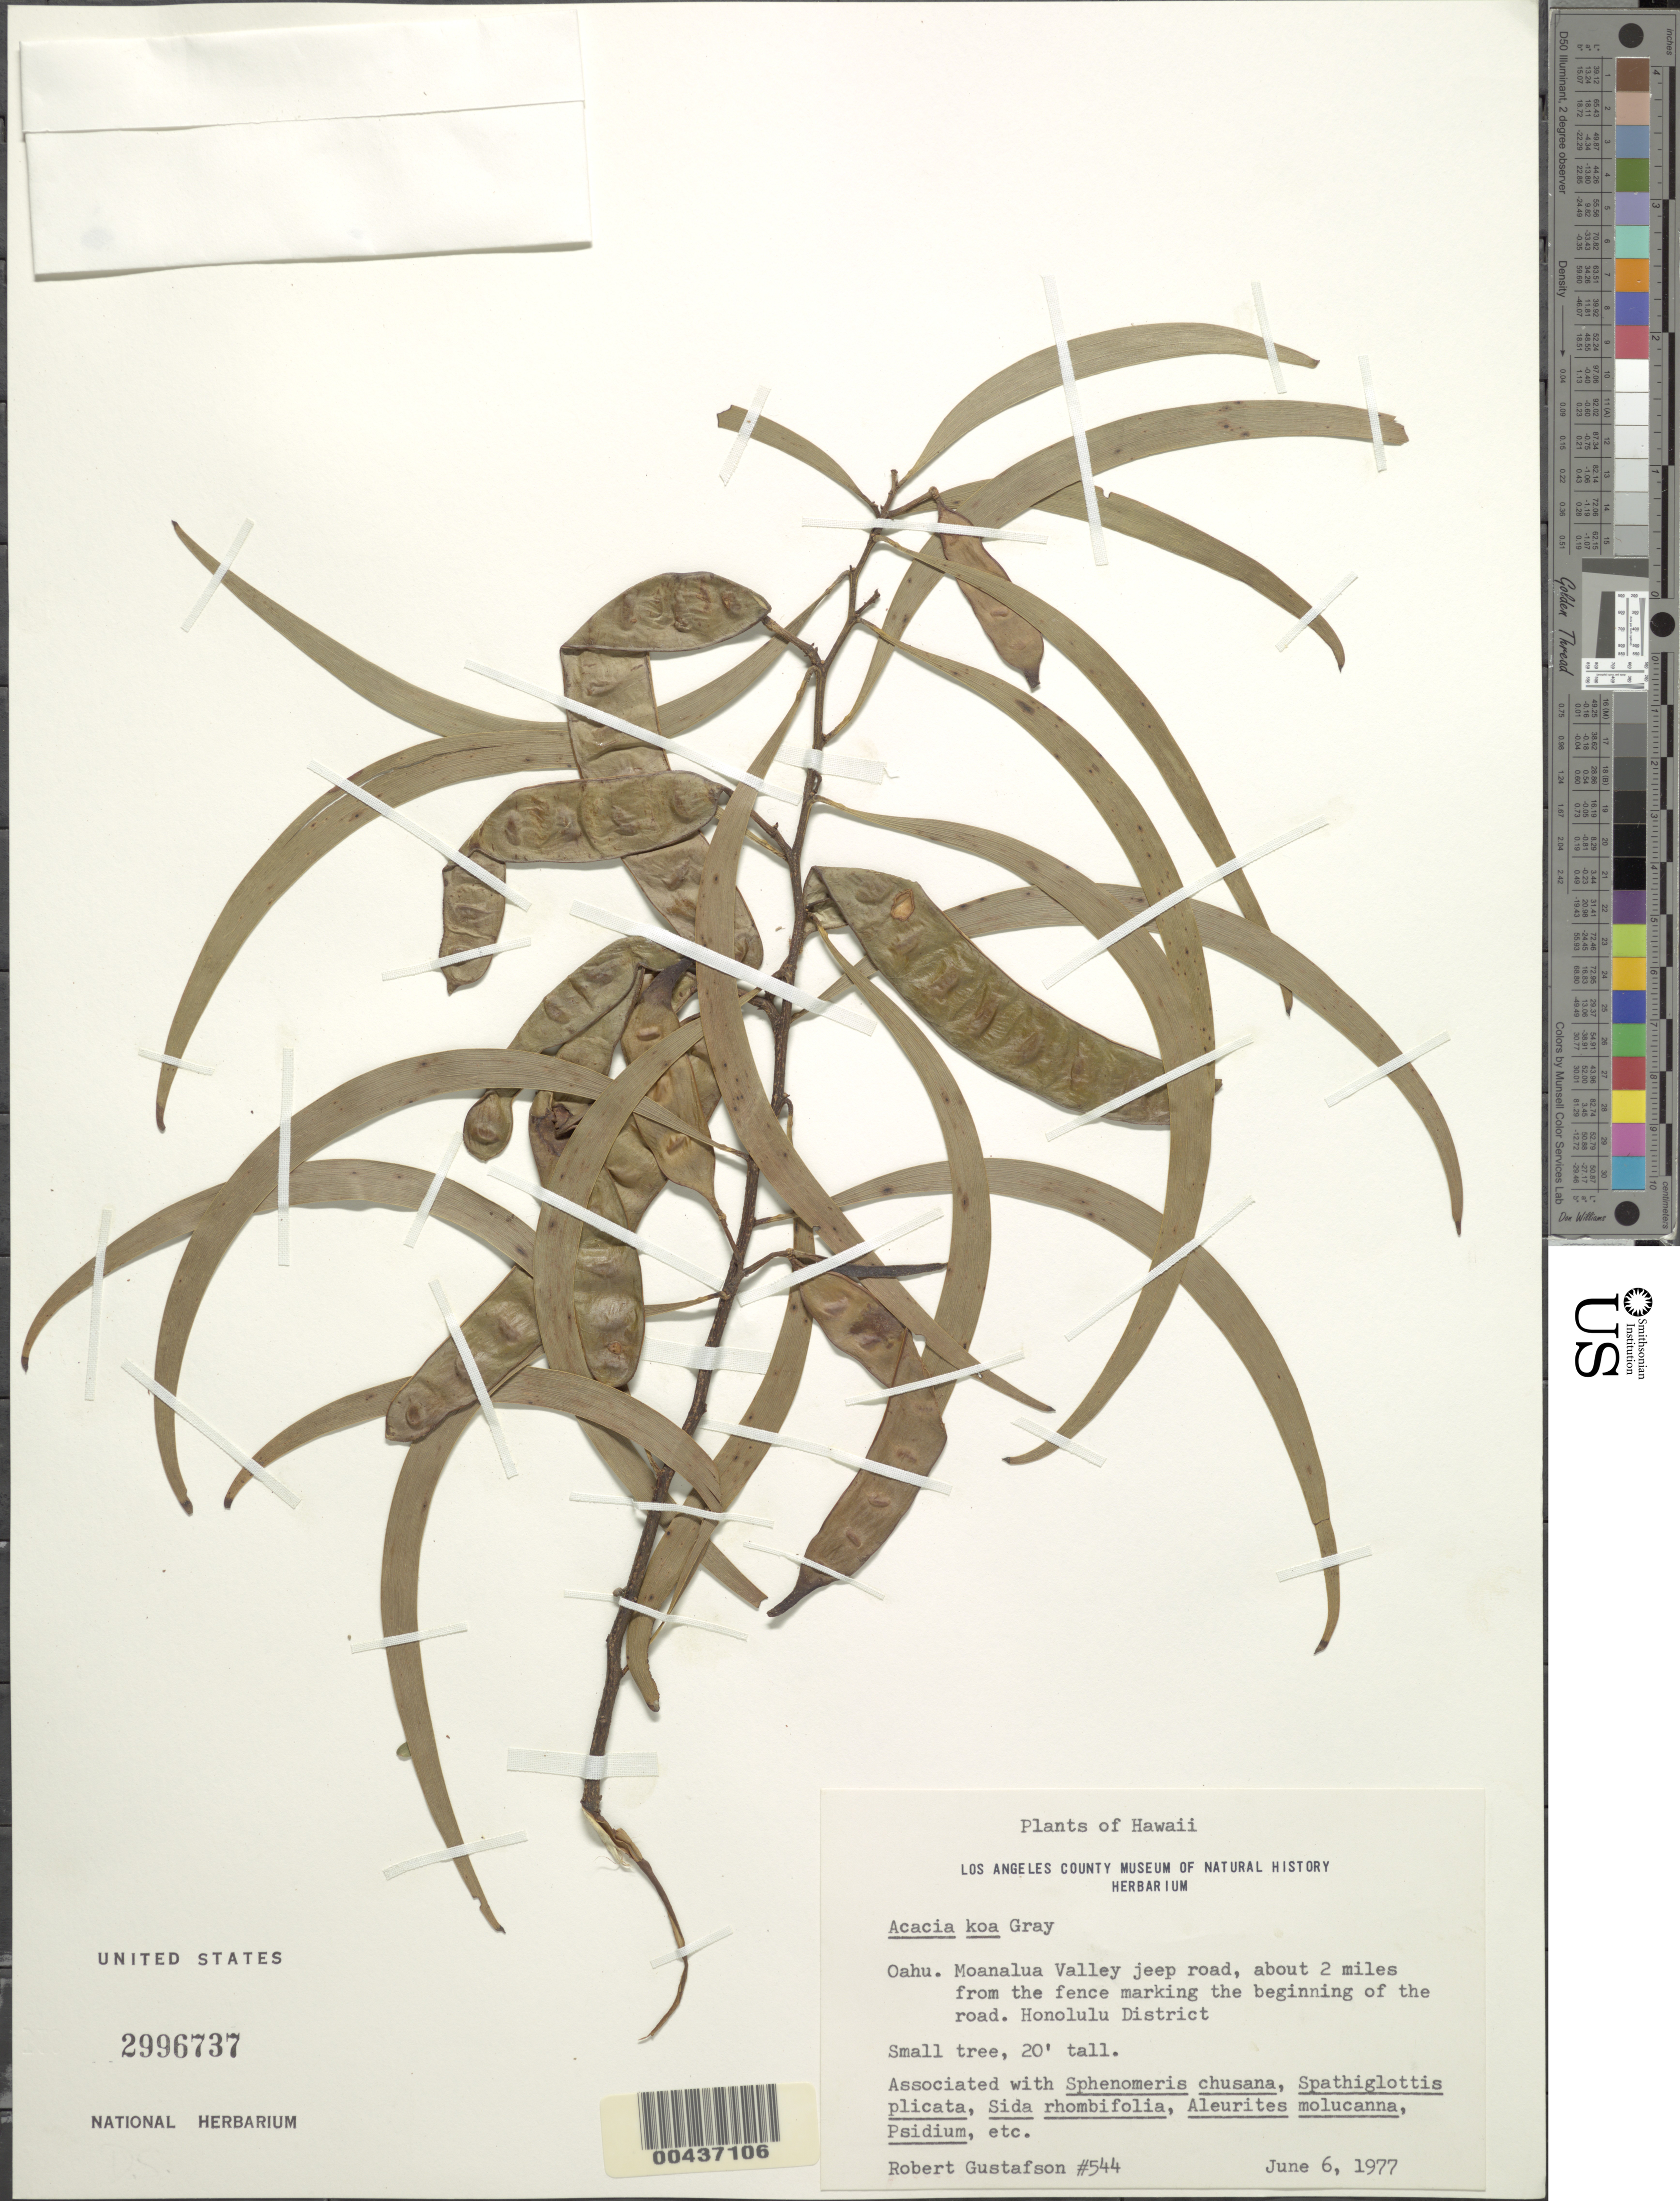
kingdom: Plantae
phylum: Tracheophyta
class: Magnoliopsida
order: Fabales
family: Fabaceae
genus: Acacia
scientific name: Acacia koa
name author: A. Gray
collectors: R. Gustafson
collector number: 544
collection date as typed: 6 Jun 1977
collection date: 1977-06-06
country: United States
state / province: Hawaii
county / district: Honolulu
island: Oahu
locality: Moanalua Valley jeep road, about 2 mi from the fence marking the beginning of the road, Honolulu District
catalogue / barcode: US 2996737